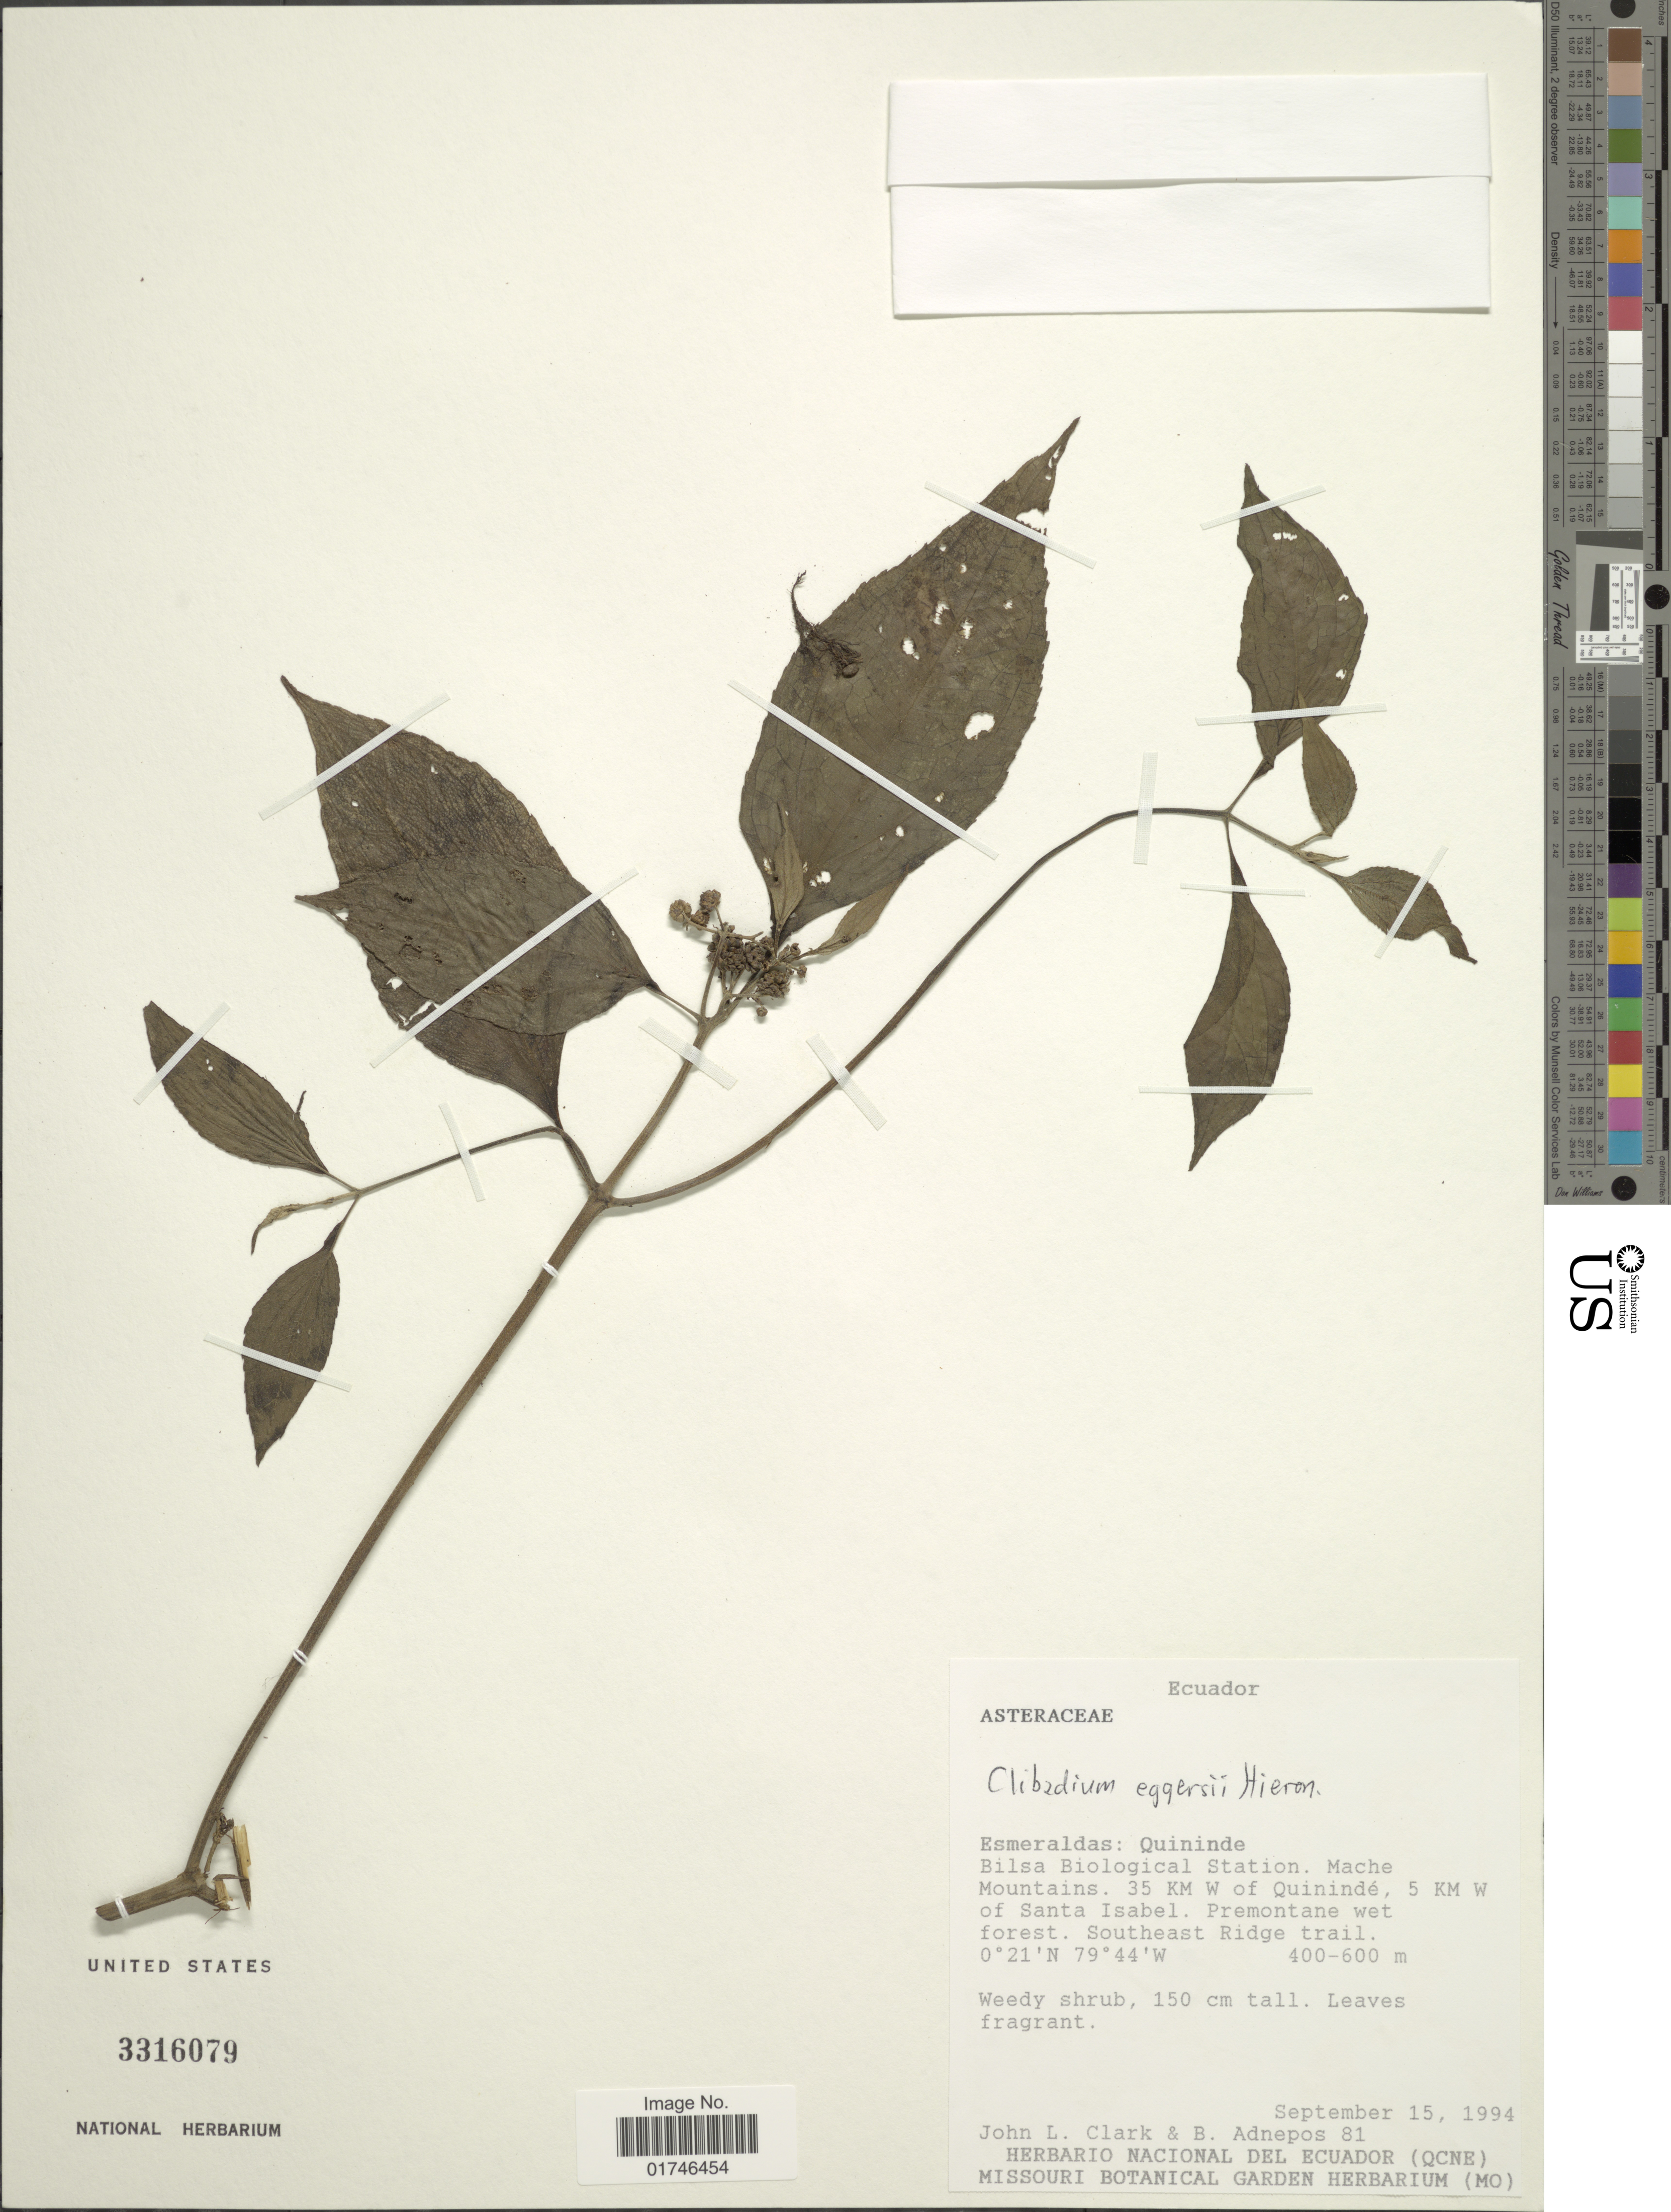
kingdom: Plantae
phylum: Tracheophyta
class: Magnoliopsida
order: Asterales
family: Asteraceae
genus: Clibadium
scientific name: Clibadium eggersii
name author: Hieron.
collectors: J. L. Clark & B. Adnepos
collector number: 81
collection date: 1994-09-15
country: Ecuador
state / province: Esmeraldas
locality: Esmeraldas, : Quininde, Bilsa Biological Station. Mache Mountains. 35 KM W of Quininde, 5 KM W of Santa Isabel.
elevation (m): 400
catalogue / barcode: US 3316079